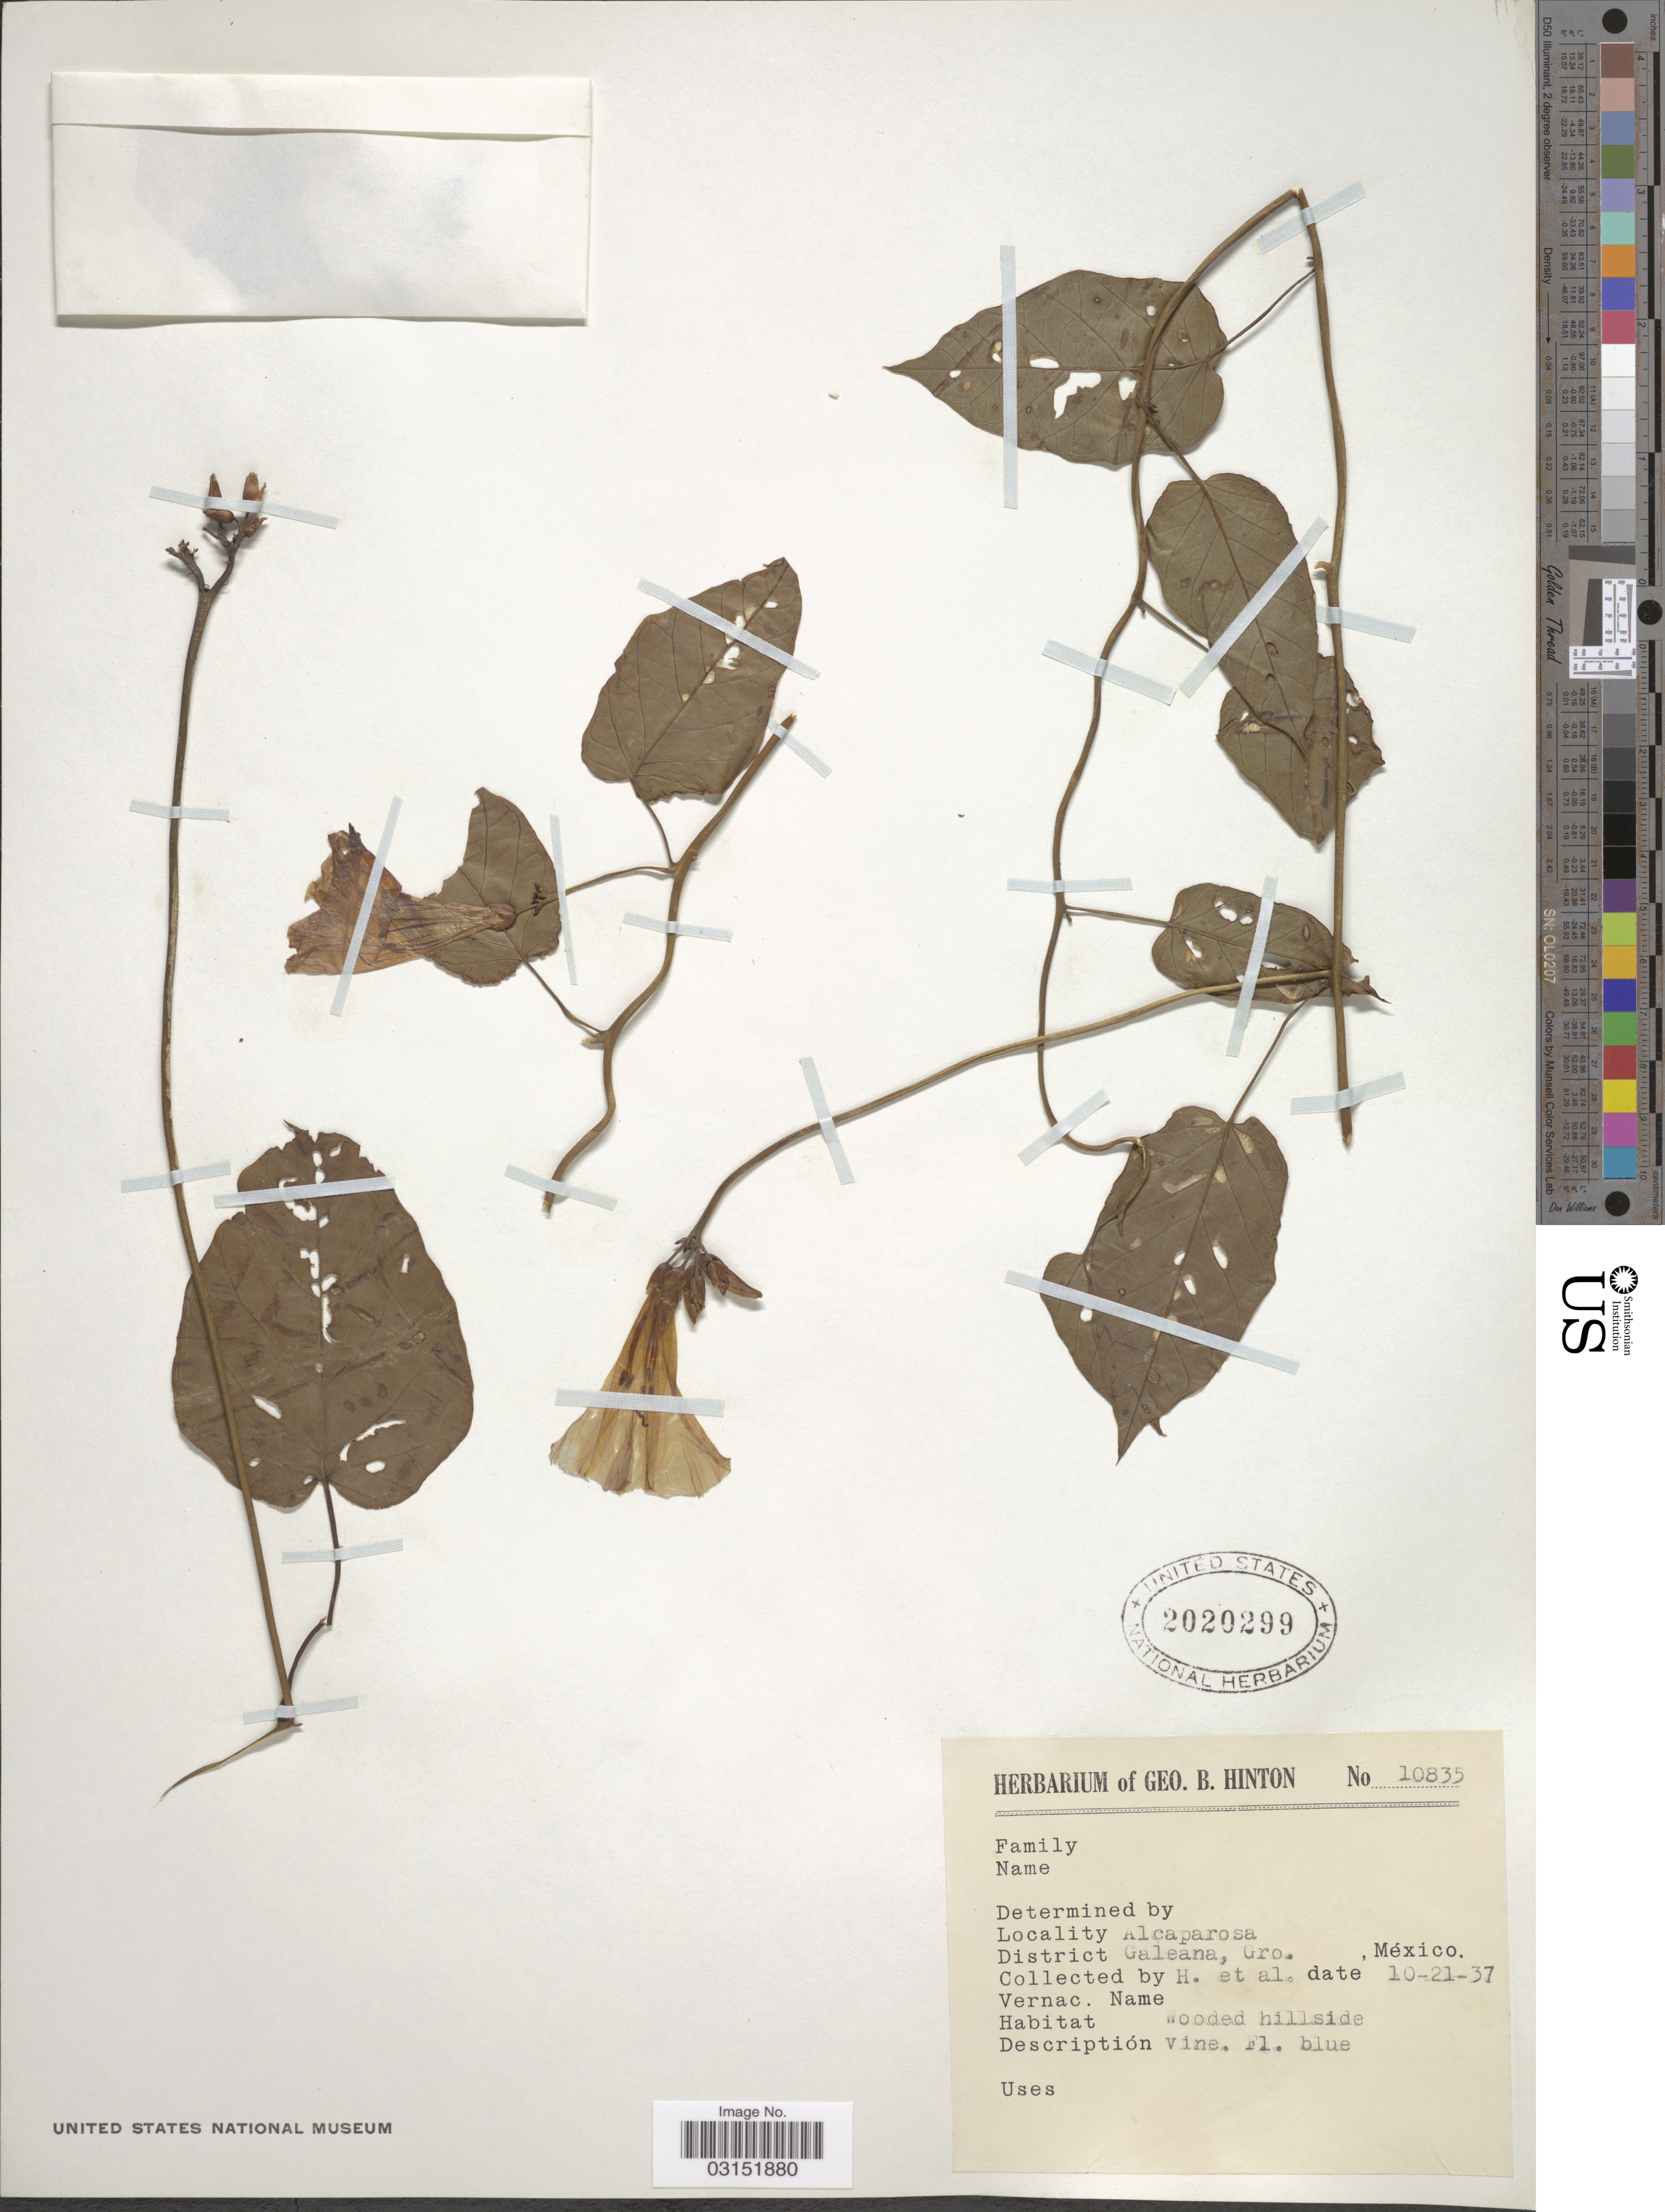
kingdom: Plantae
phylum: Tracheophyta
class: Magnoliopsida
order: Solanales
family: Convolvulaceae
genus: Ipomoea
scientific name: Ipomoea sp.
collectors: G. B. Hinton & et al.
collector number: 10835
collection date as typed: Transcribed d/m/y: 21/10/37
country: Mexico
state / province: Guerrero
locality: Alcaparosa, District Galeana.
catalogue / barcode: US 2020299